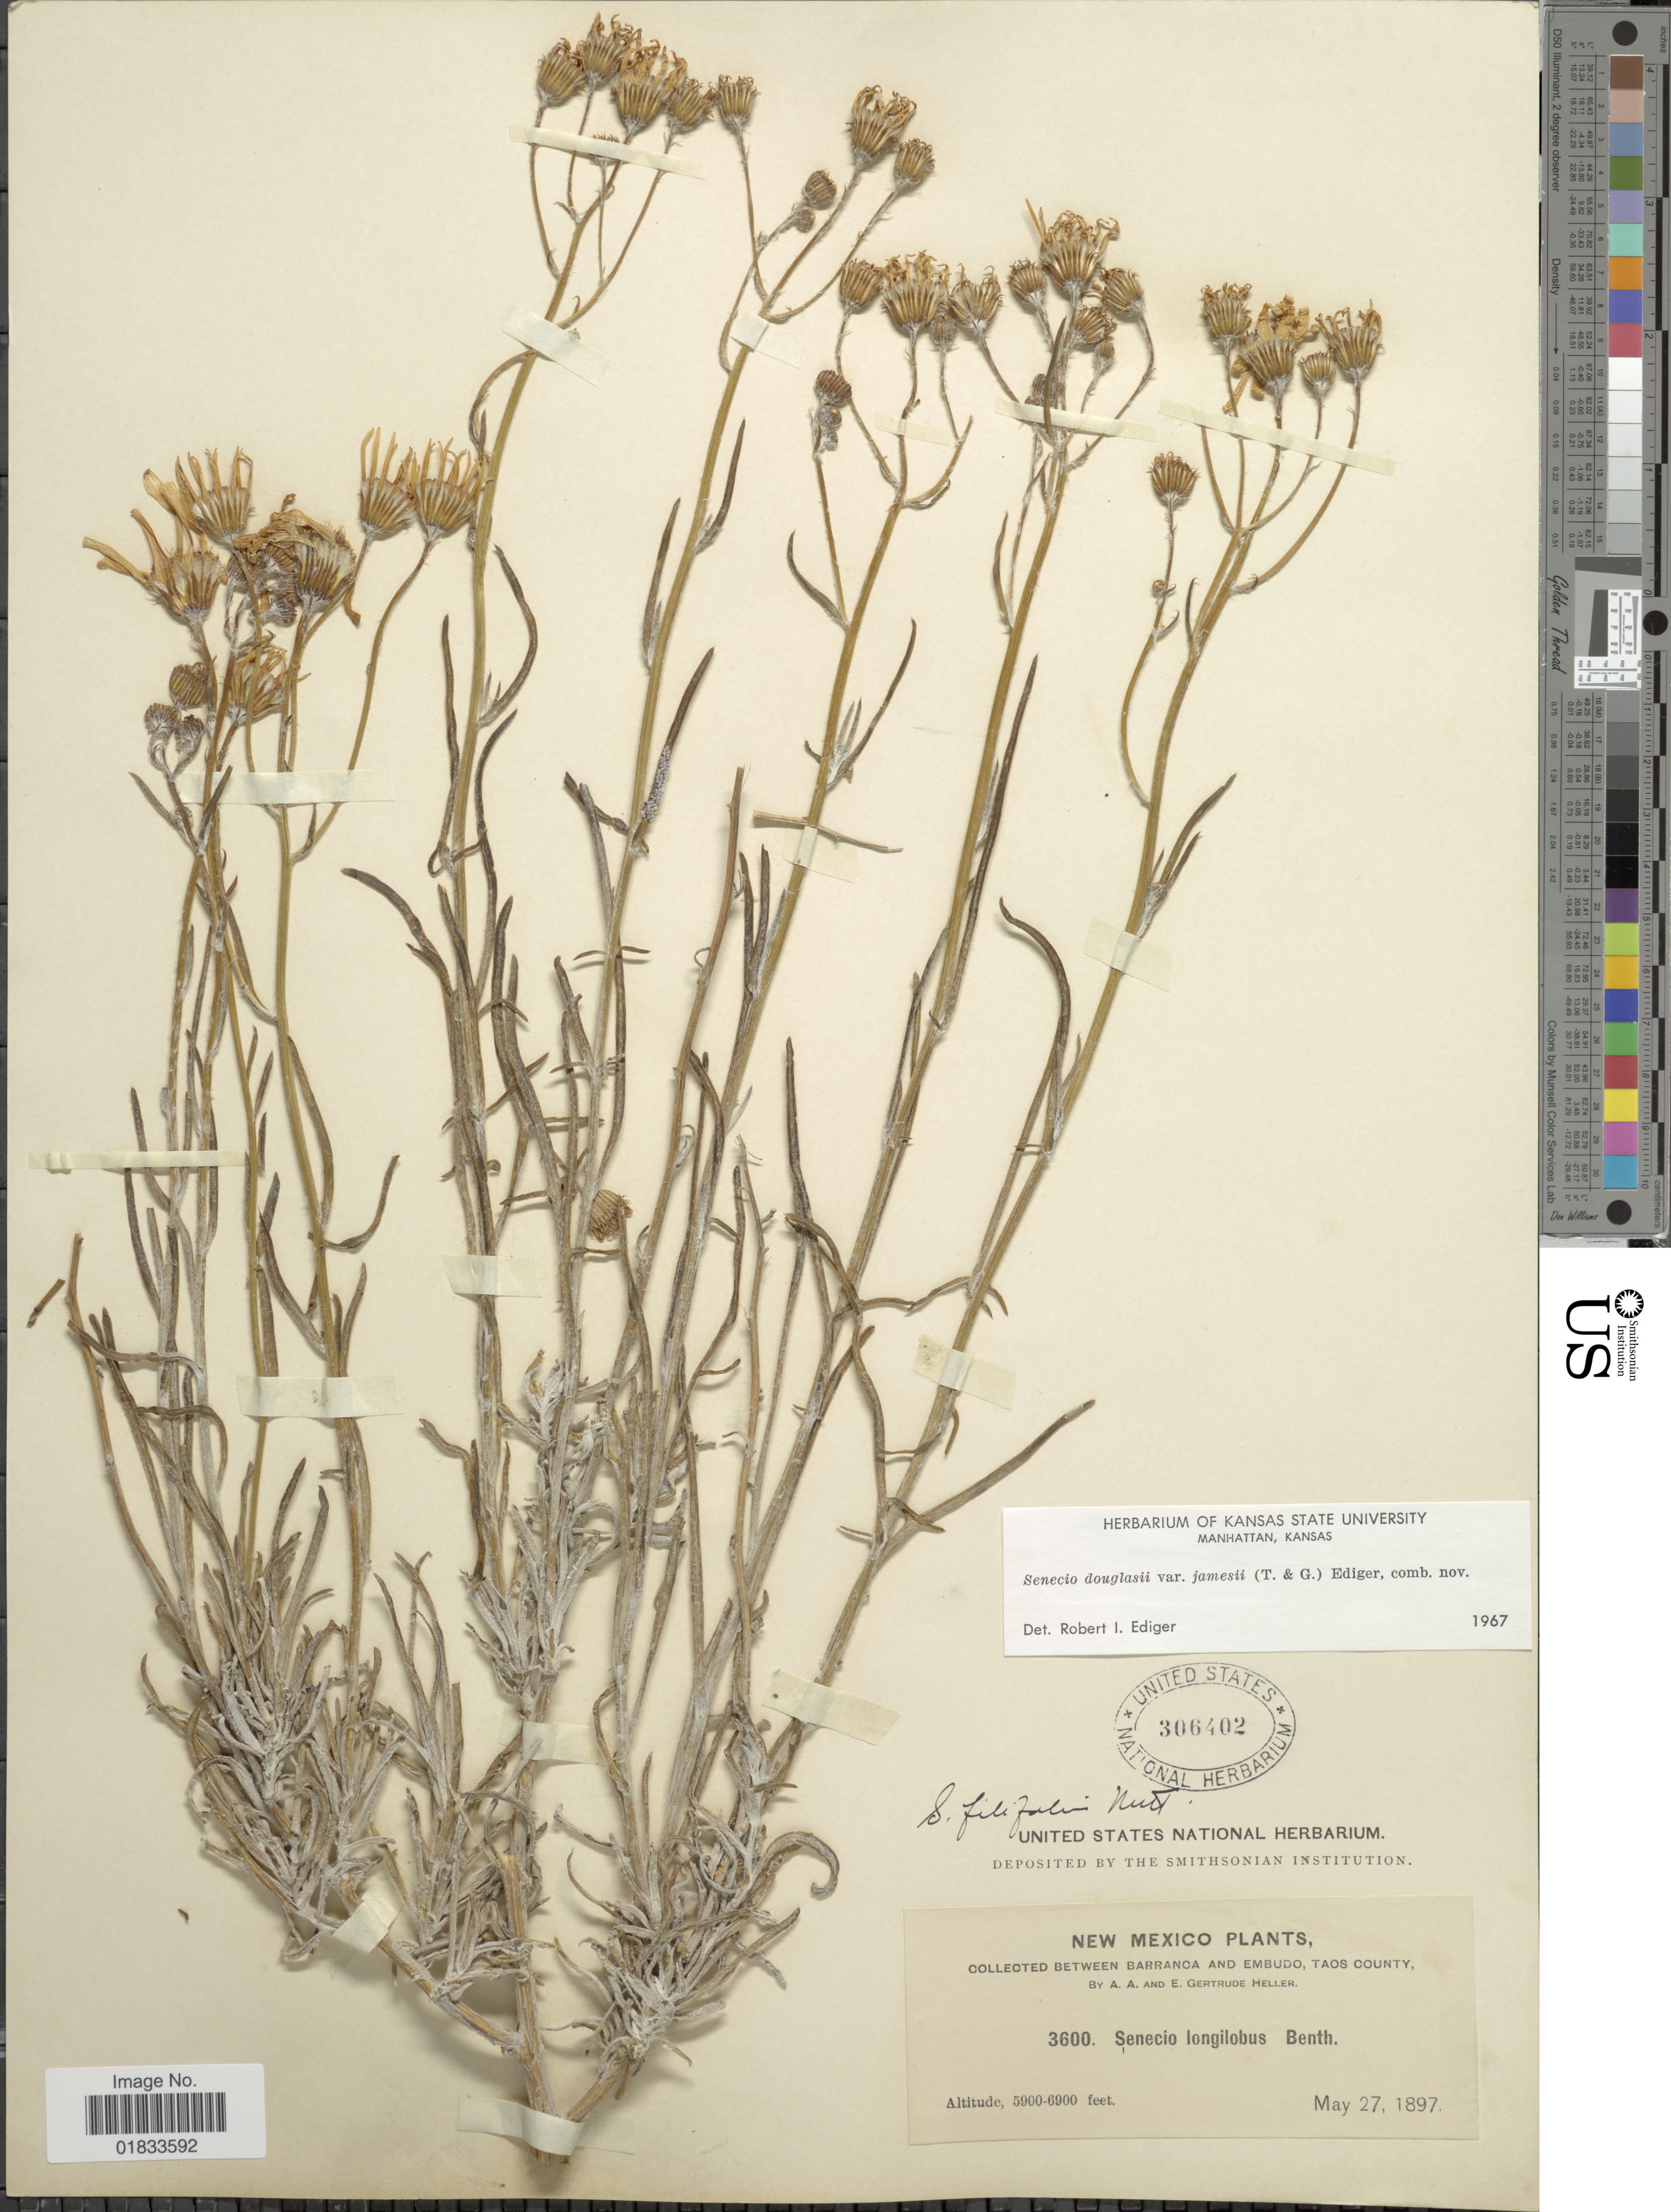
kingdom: Plantae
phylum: Tracheophyta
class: Magnoliopsida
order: Asterales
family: Asteraceae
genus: Senecio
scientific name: Senecio flaccidus var. flaccidus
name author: Less.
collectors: A. A. Heller & E. G. Heller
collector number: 3600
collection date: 1897-05-27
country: United States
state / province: New Mexico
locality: Between Barranca and Embudo, Taos County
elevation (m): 1798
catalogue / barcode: US 306402